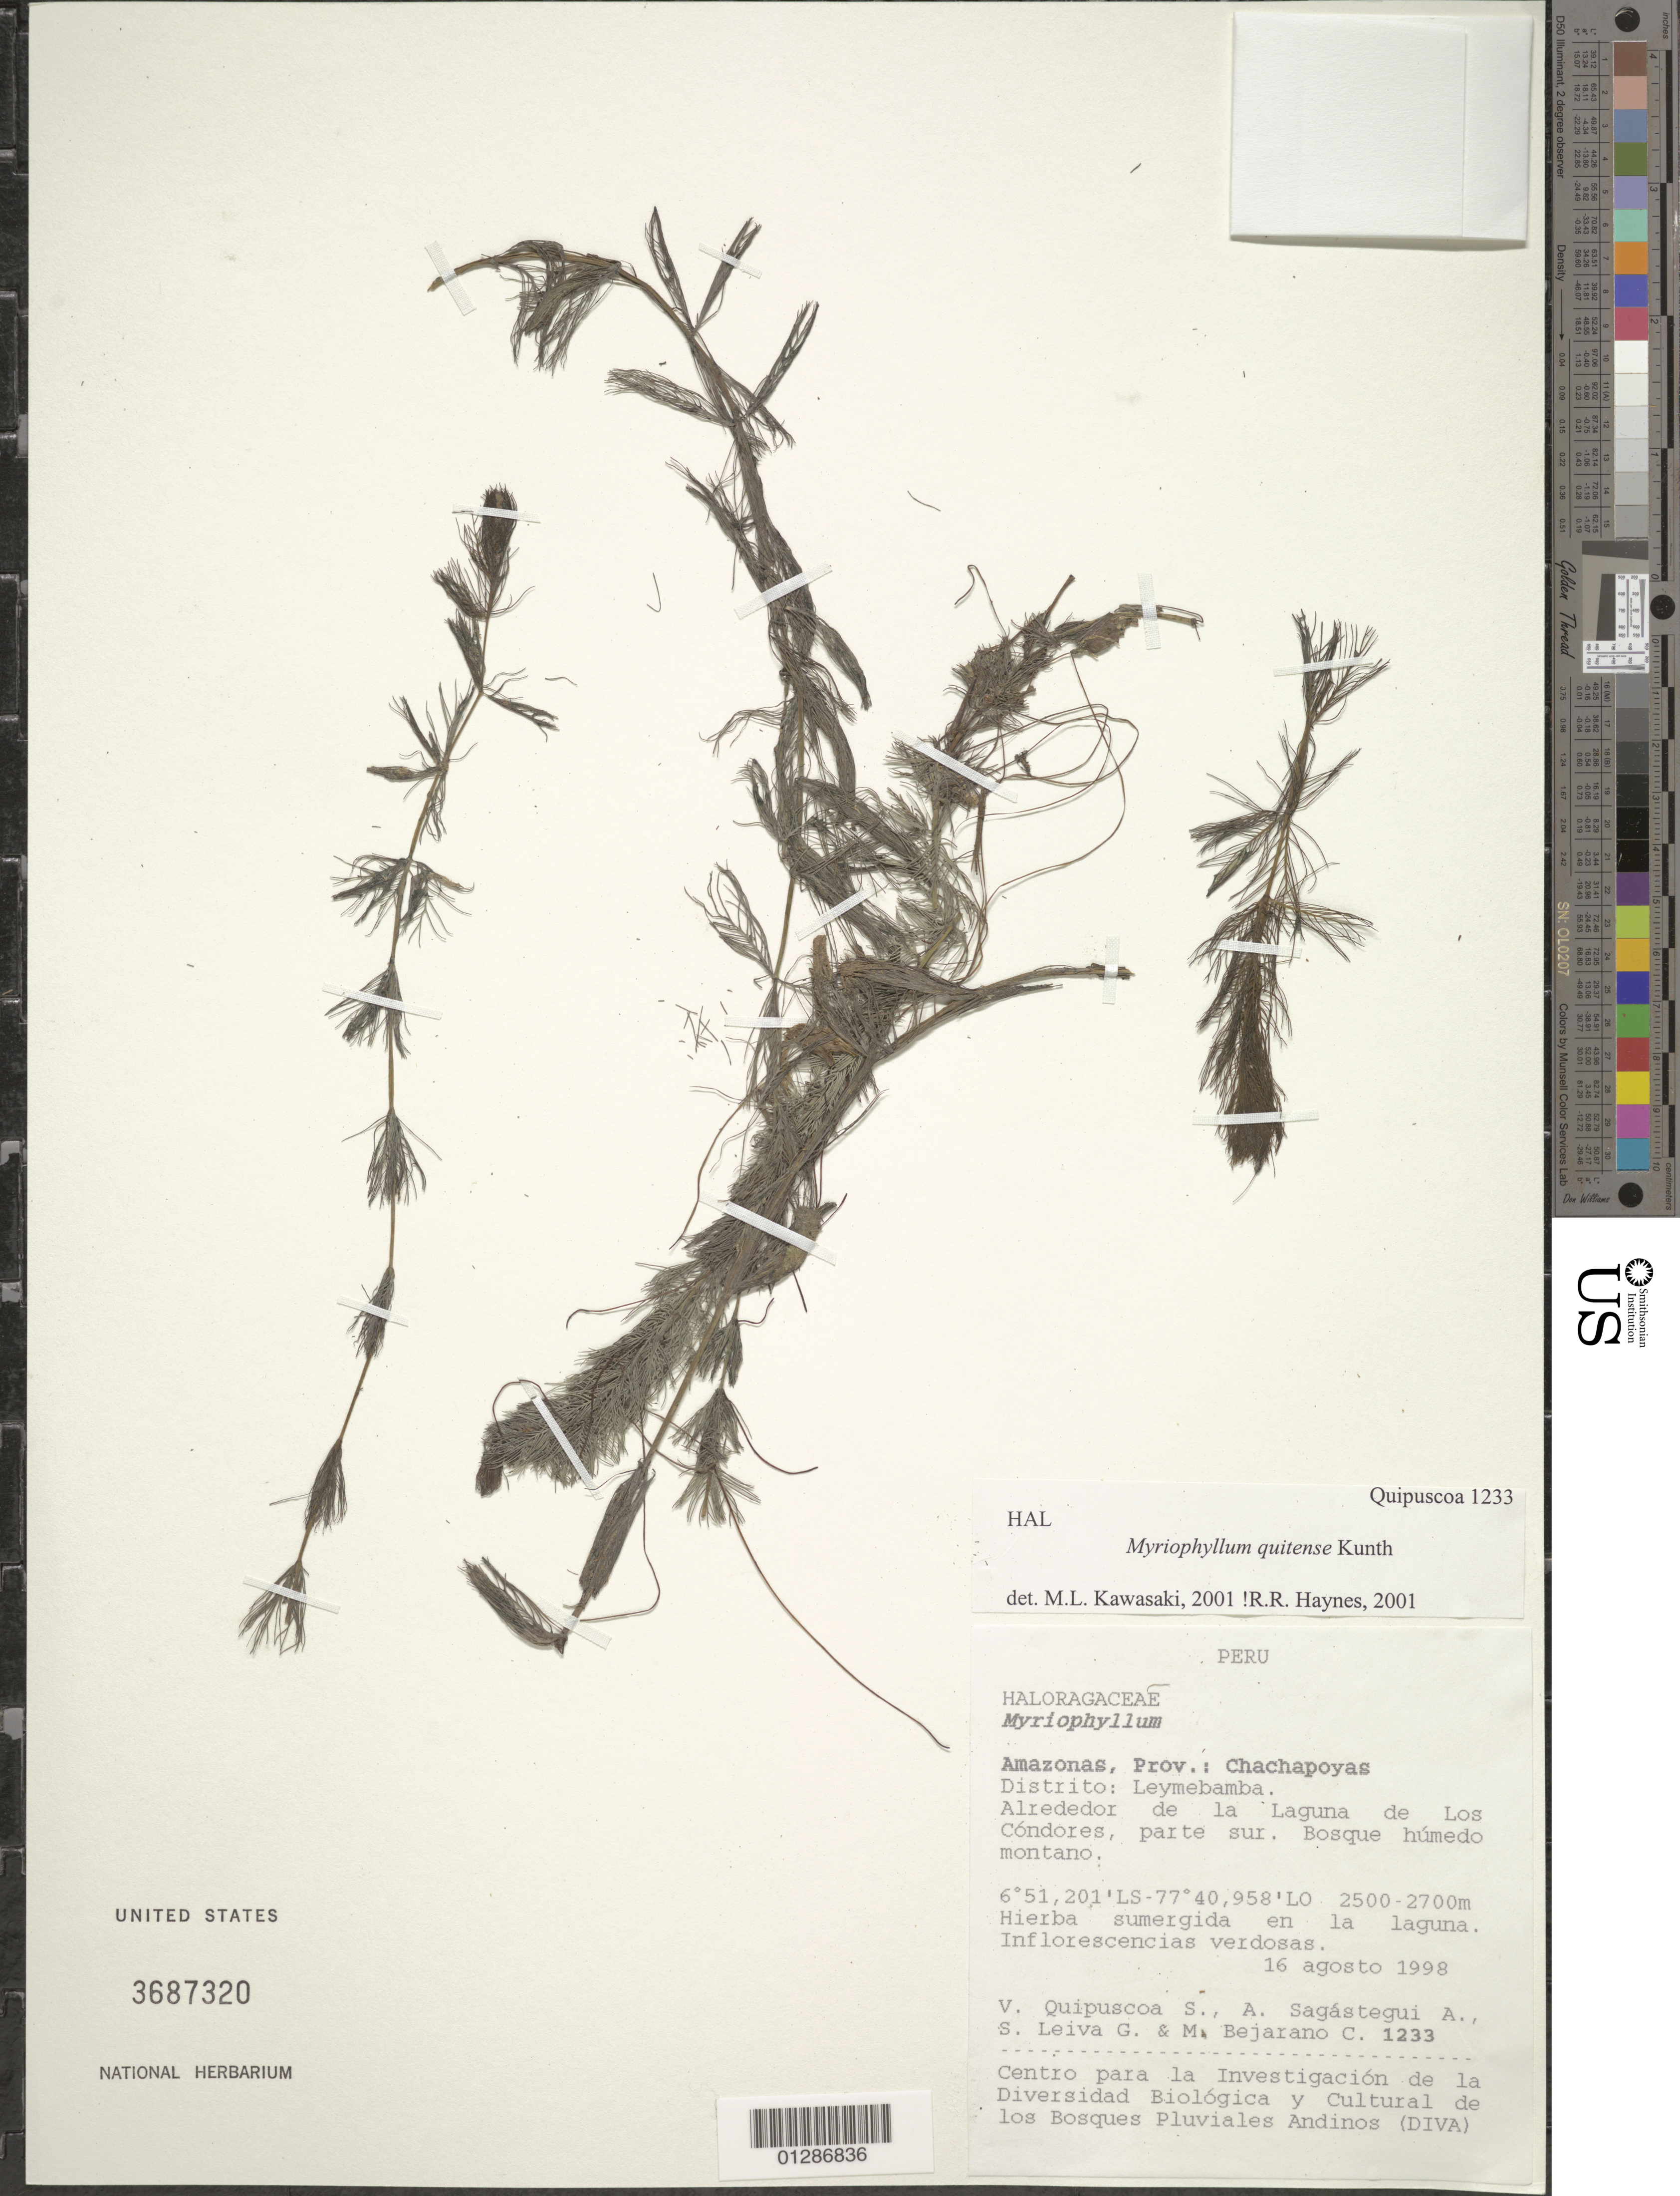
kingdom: Plantae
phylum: Tracheophyta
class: Magnoliopsida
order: Saxifragales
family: Haloragaceae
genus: Myriophyllum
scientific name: Myriophyllum quitense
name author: Kunth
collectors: V. Quipuscoa S., A. Sagástegui A., S. Leiva G. & M. Bejarano C.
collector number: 1233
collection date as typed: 16 Aug 1998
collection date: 1998-08-16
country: Peru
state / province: Amazonas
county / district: Chachapoyas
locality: Amazonas. Leymebamba, alrededor de la Laguna de Los Condores.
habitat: Herb.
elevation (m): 2500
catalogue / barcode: US 3687320